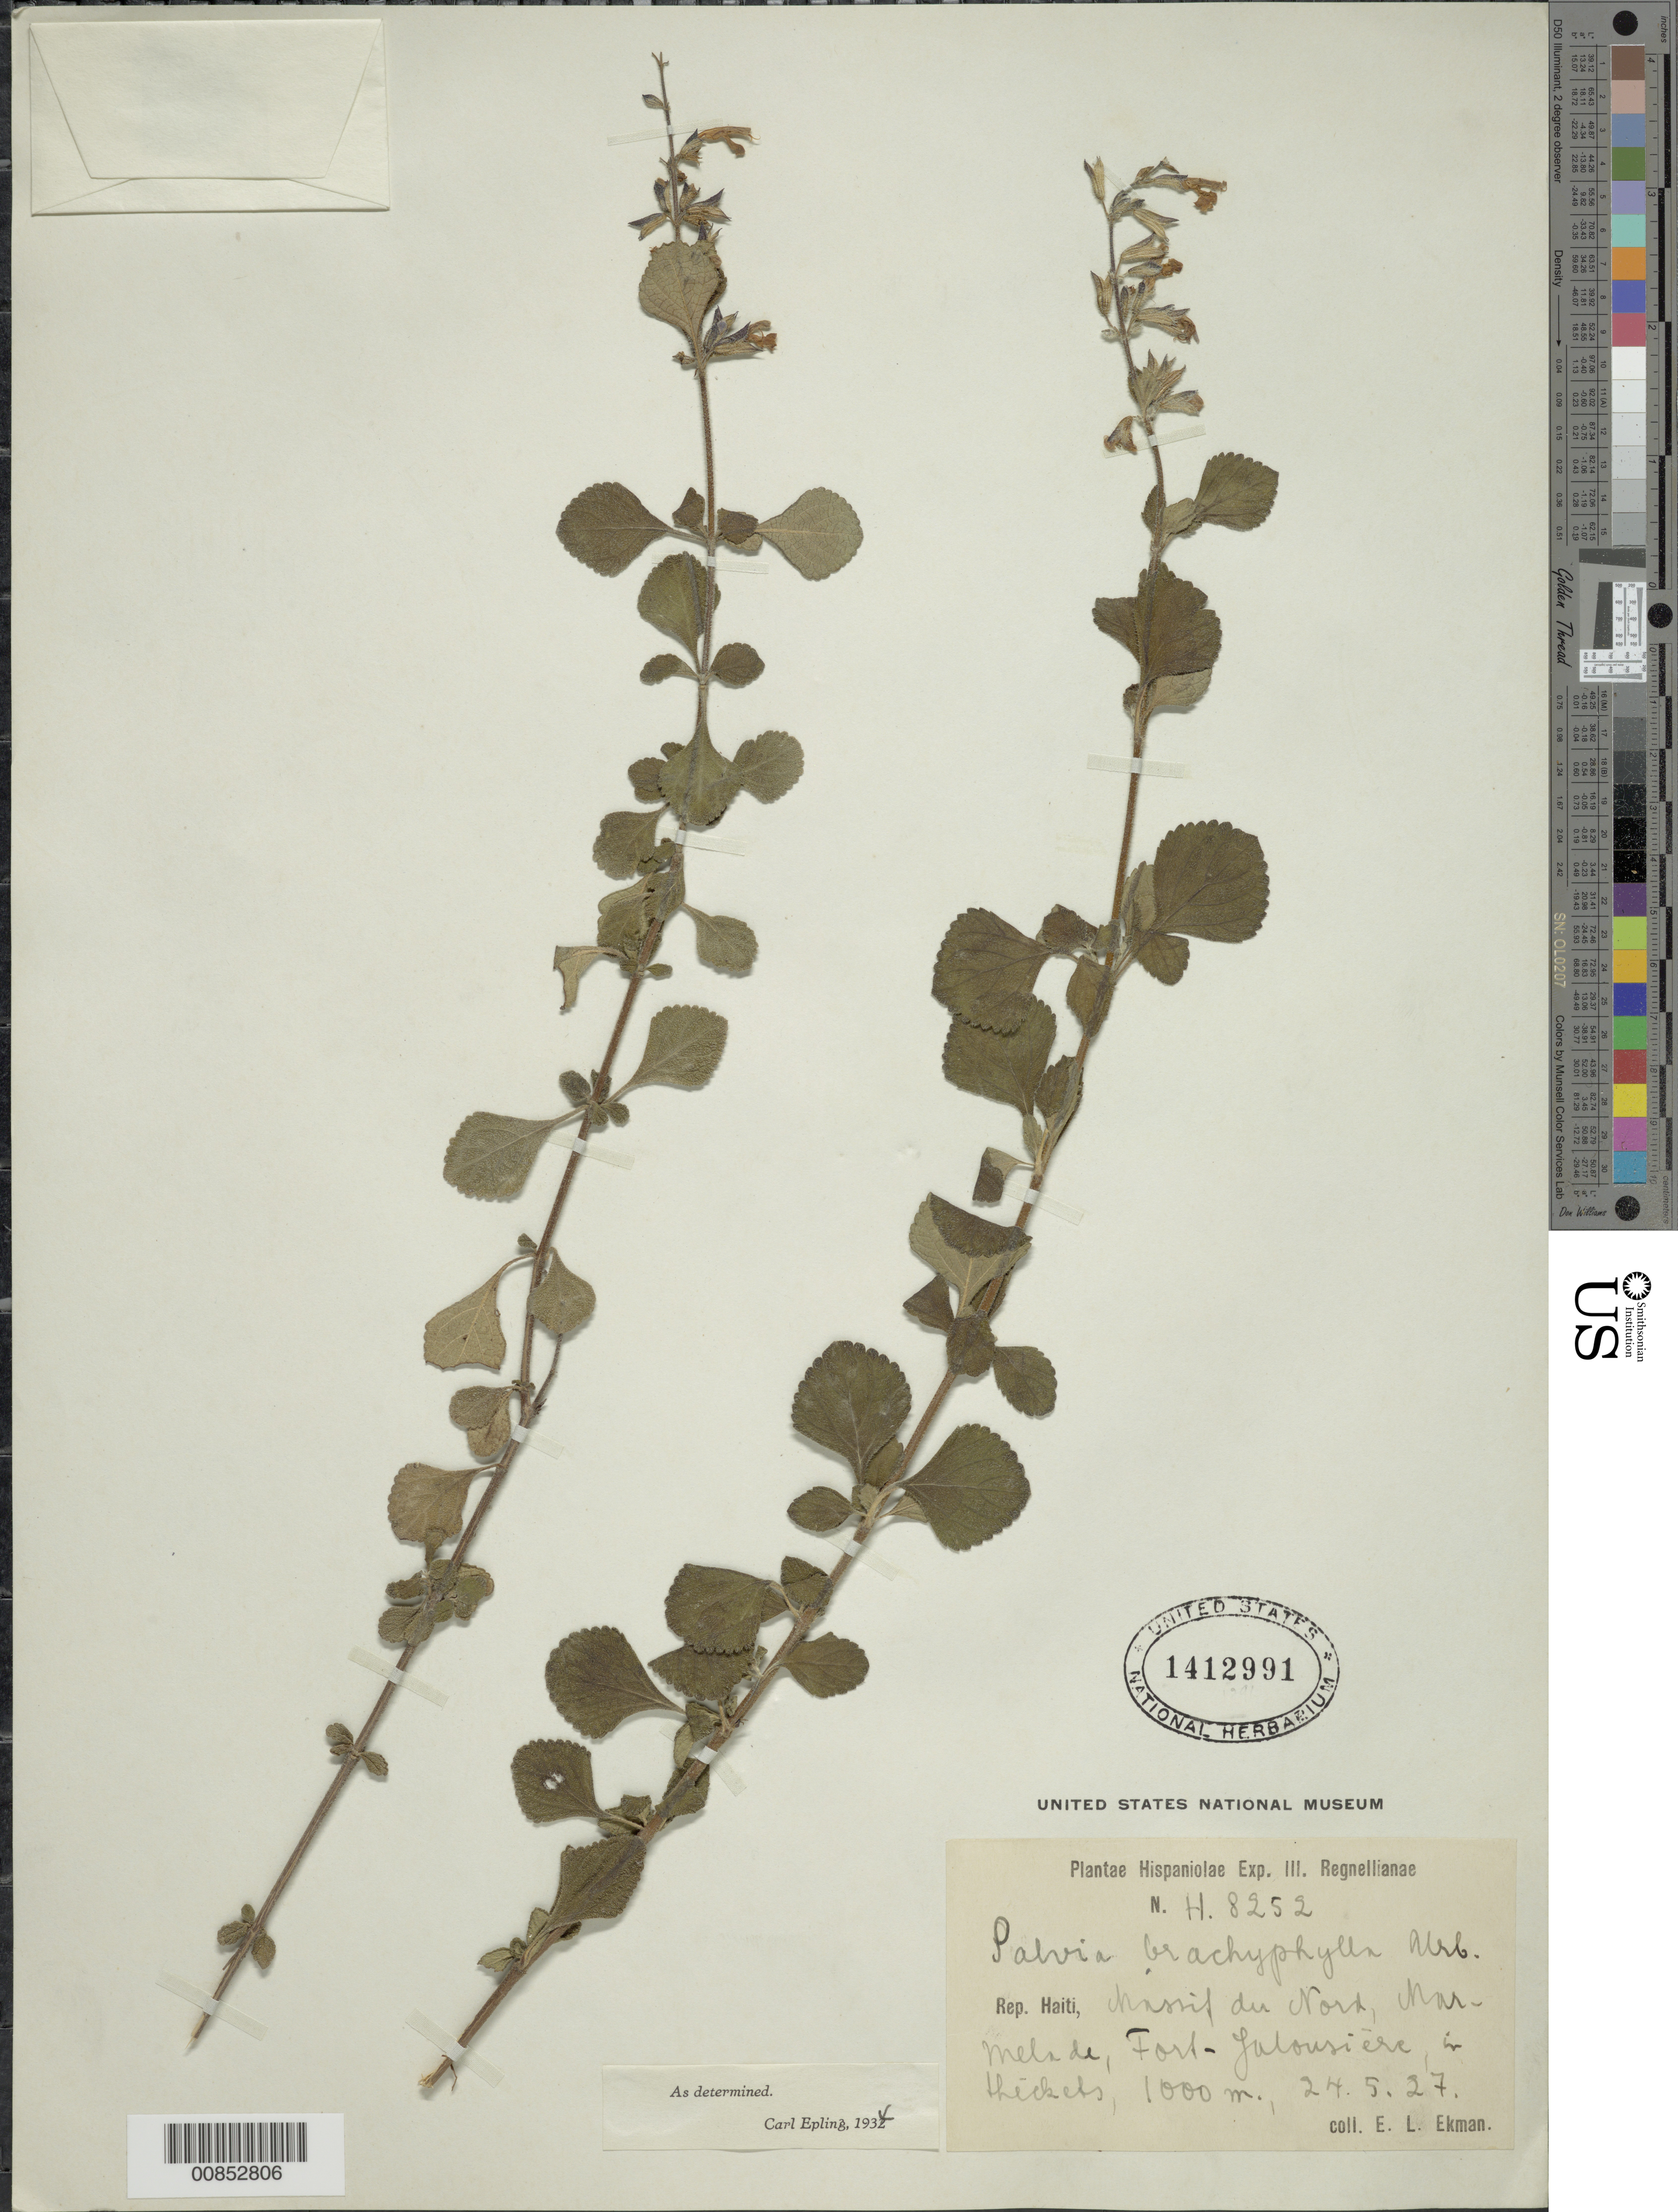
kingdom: Plantae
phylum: Tracheophyta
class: Magnoliopsida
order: Lamiales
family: Lamiaceae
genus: Salvia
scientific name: Salvia brachyphylla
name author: Urb.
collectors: E. L. Ekman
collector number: H 8252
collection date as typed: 24 May 1927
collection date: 1927-05-24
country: Haiti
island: Hispaniola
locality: Massif du Nord, Marmelade, Fort-Jalousiere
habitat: In thickets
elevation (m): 1000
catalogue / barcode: US 1412991